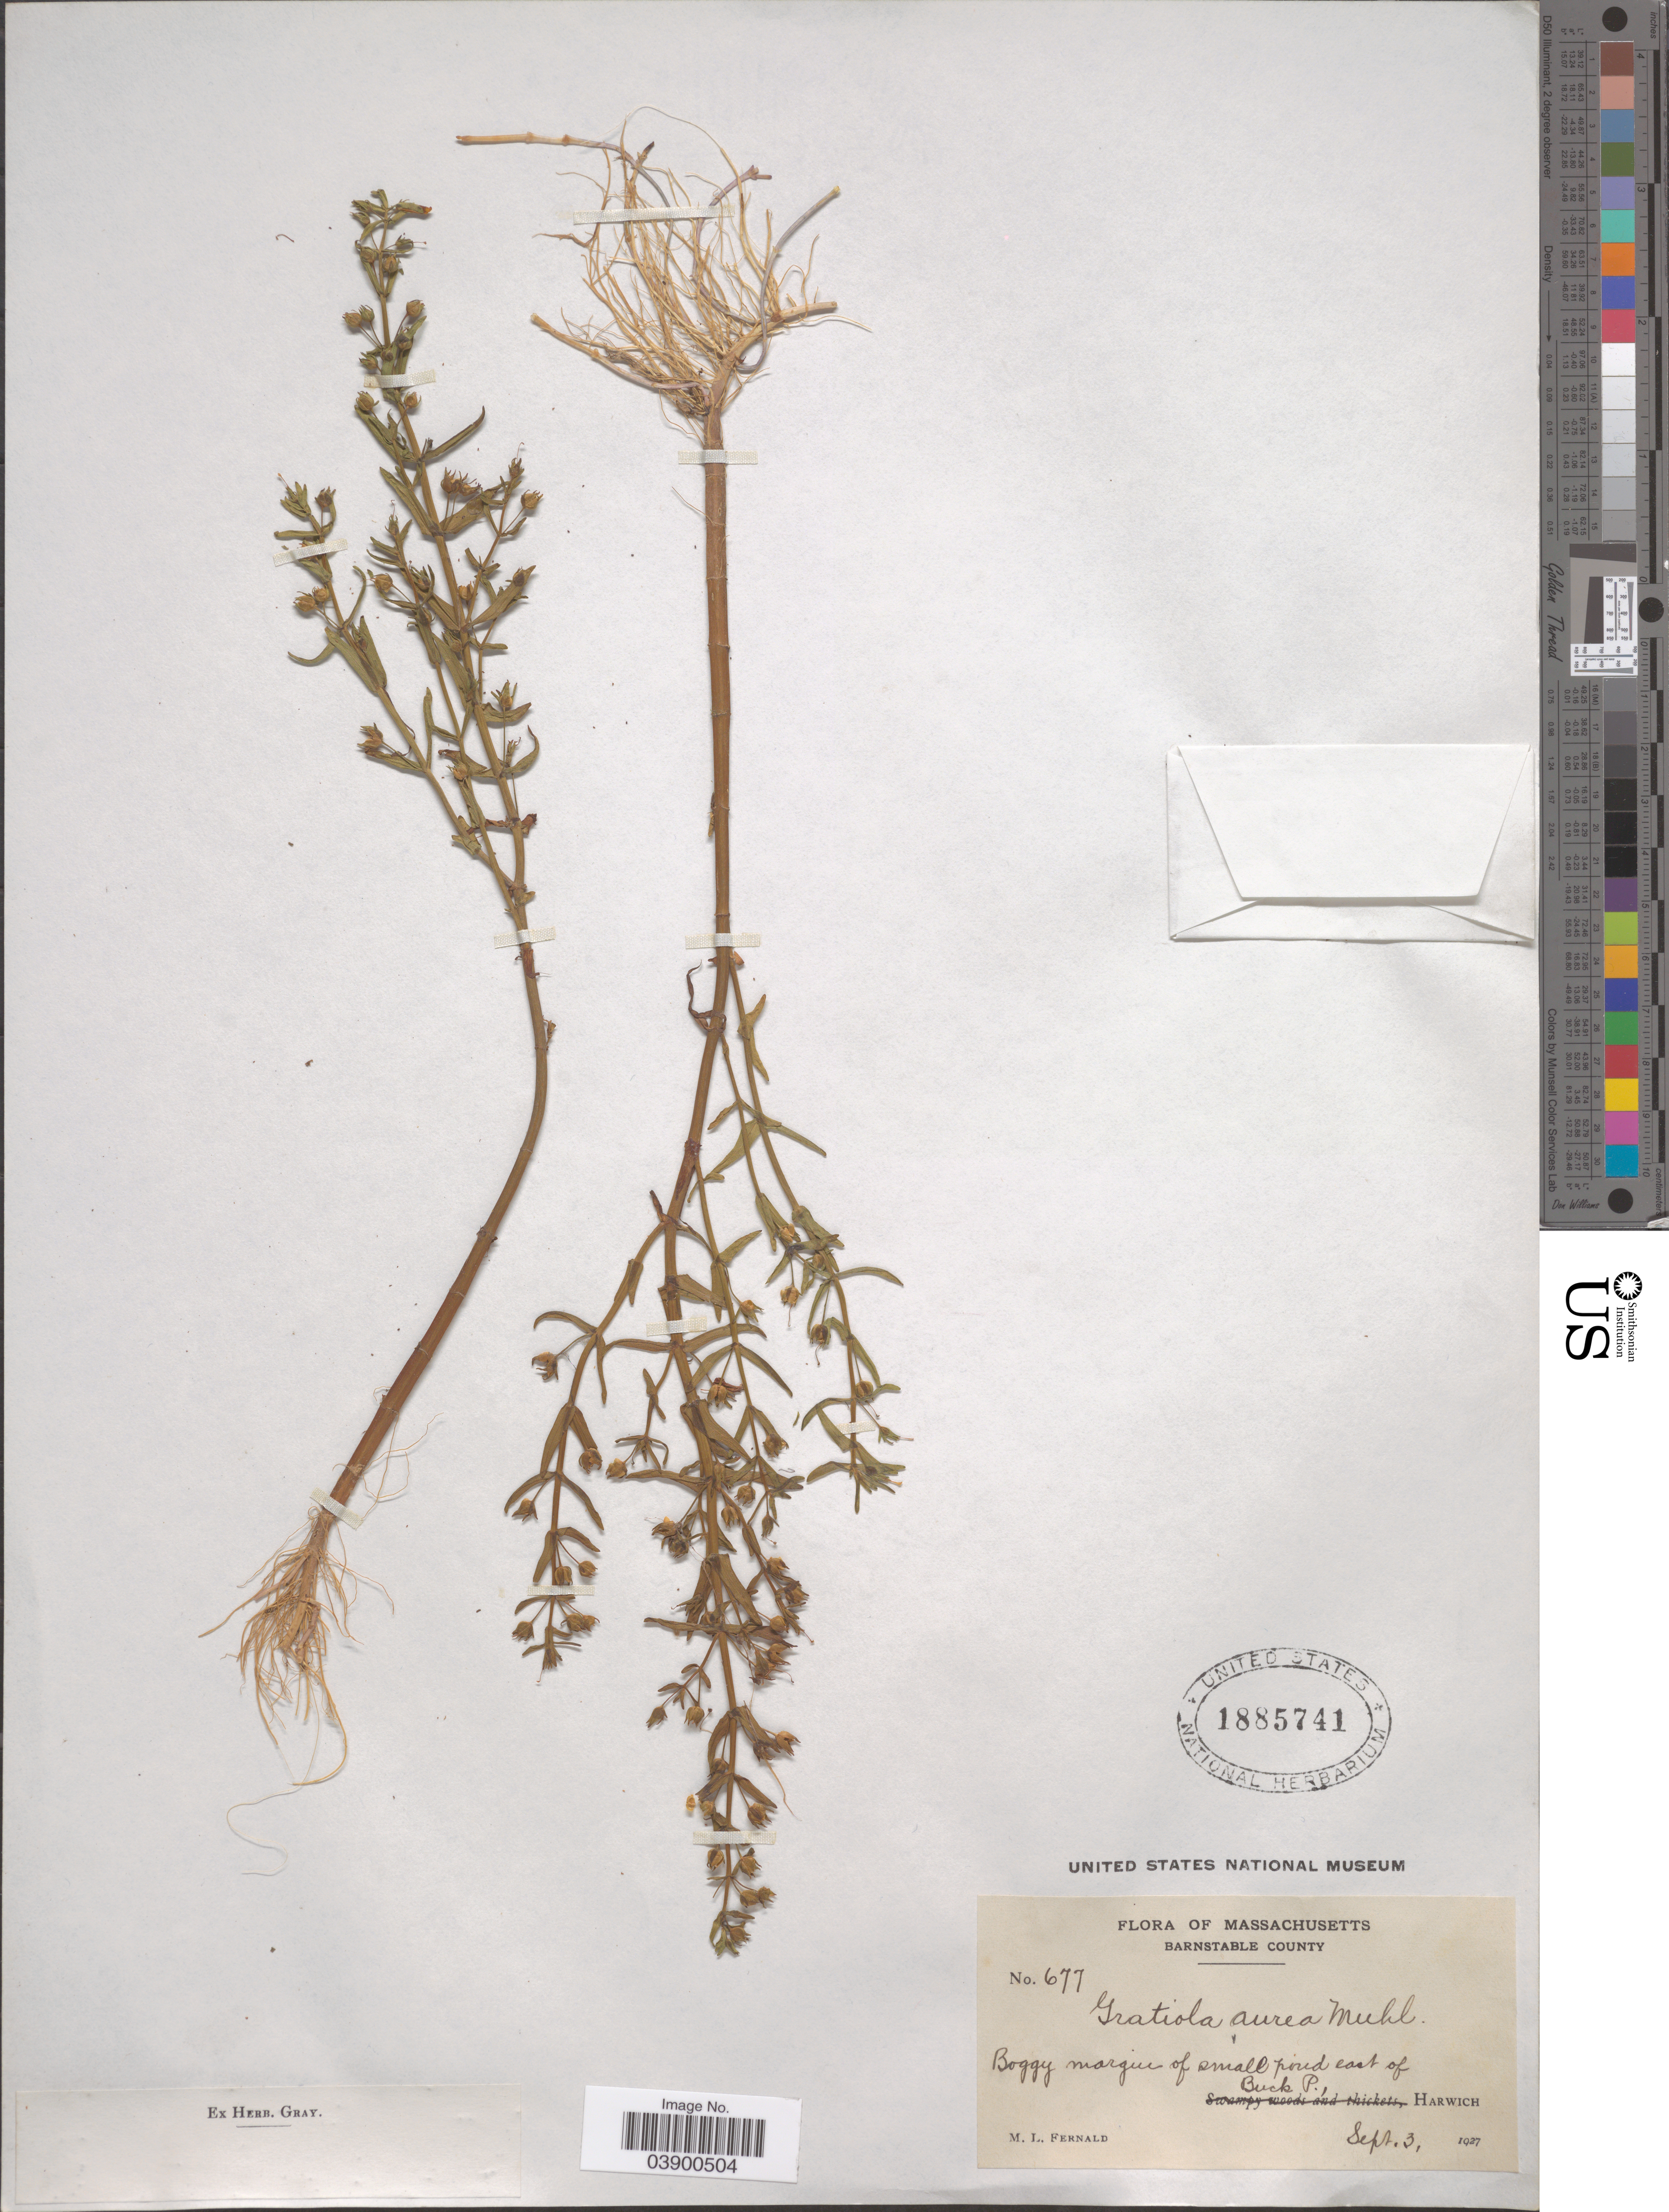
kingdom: Plantae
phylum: Tracheophyta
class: Magnoliopsida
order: Lamiales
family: Plantaginaceae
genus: Gratiola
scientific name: Gratiola aurea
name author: Pursh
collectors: M. L. Fernald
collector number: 677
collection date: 1927-09-03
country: United States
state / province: Massachusetts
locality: Barnstable County. East of Buck P., Harwich.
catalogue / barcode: US 1885741